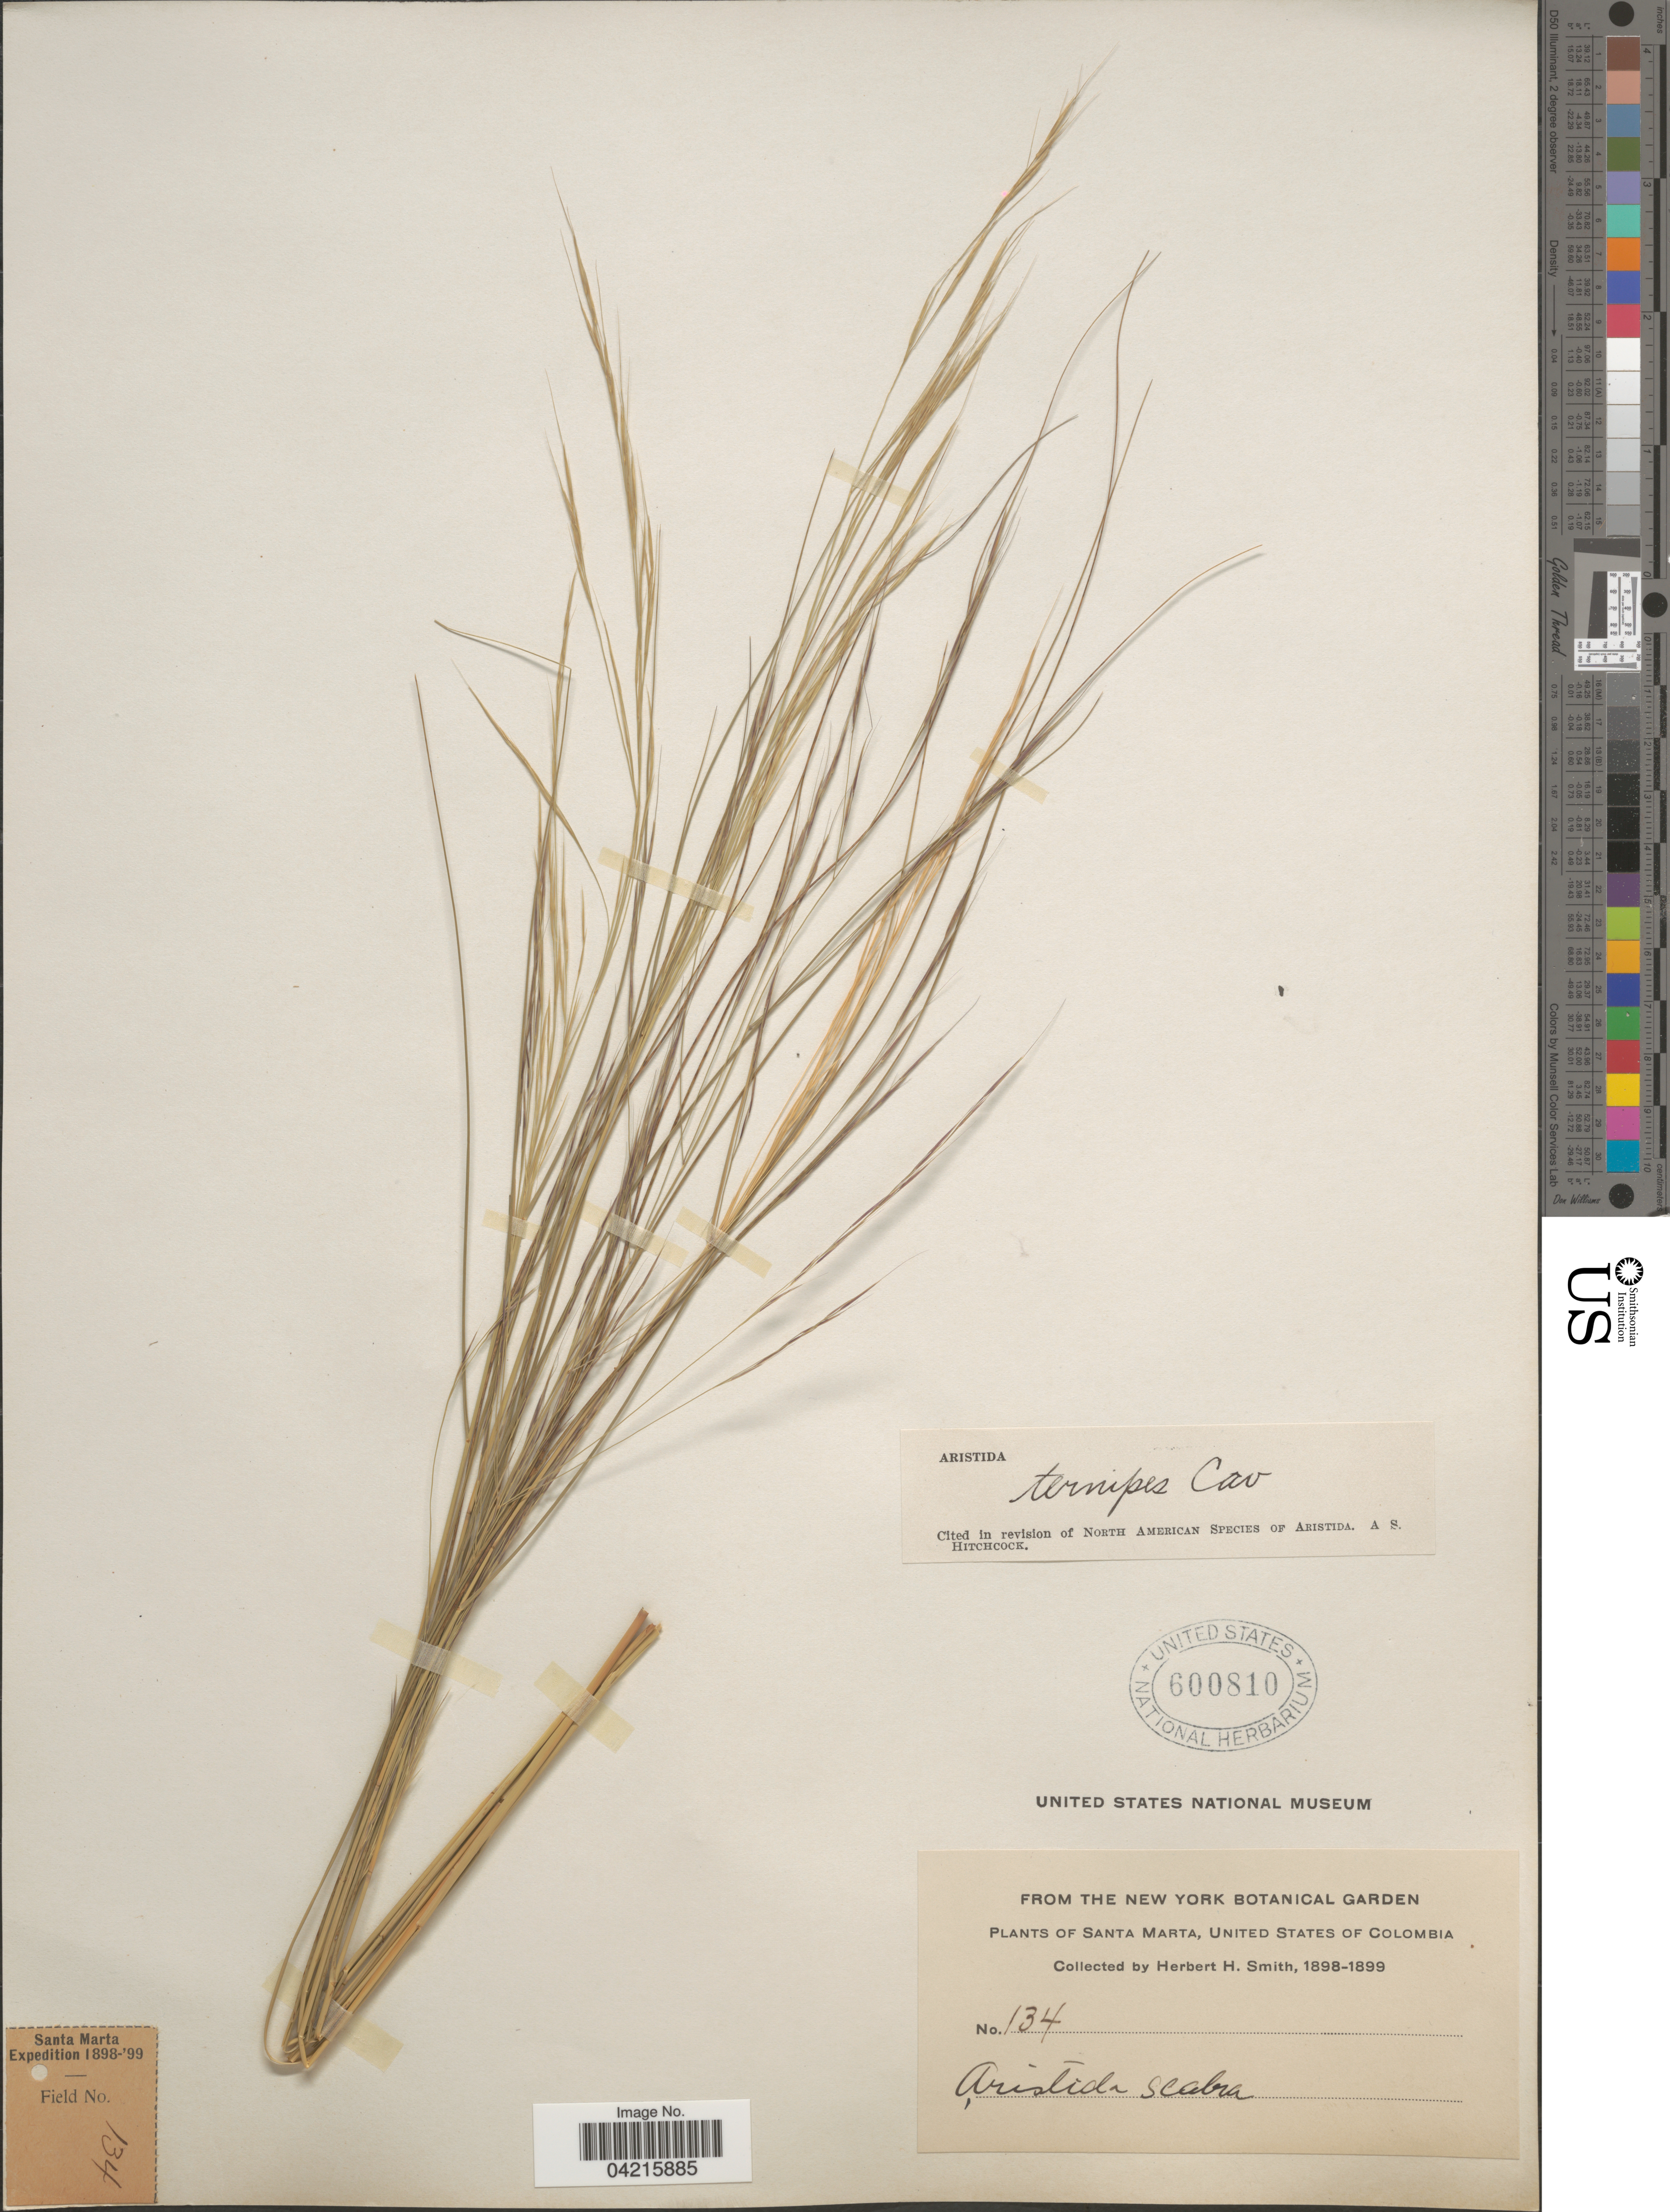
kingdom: Plantae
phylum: Tracheophyta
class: Liliopsida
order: Poales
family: Poaceae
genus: Aristida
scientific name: Aristida ternipes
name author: Cav.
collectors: Herbert H. Smith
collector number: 134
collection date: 1898/1899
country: Colombia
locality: Santa Marta Expedition 1898-'99. Santa Marta, United States of Colombia.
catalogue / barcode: US 600810